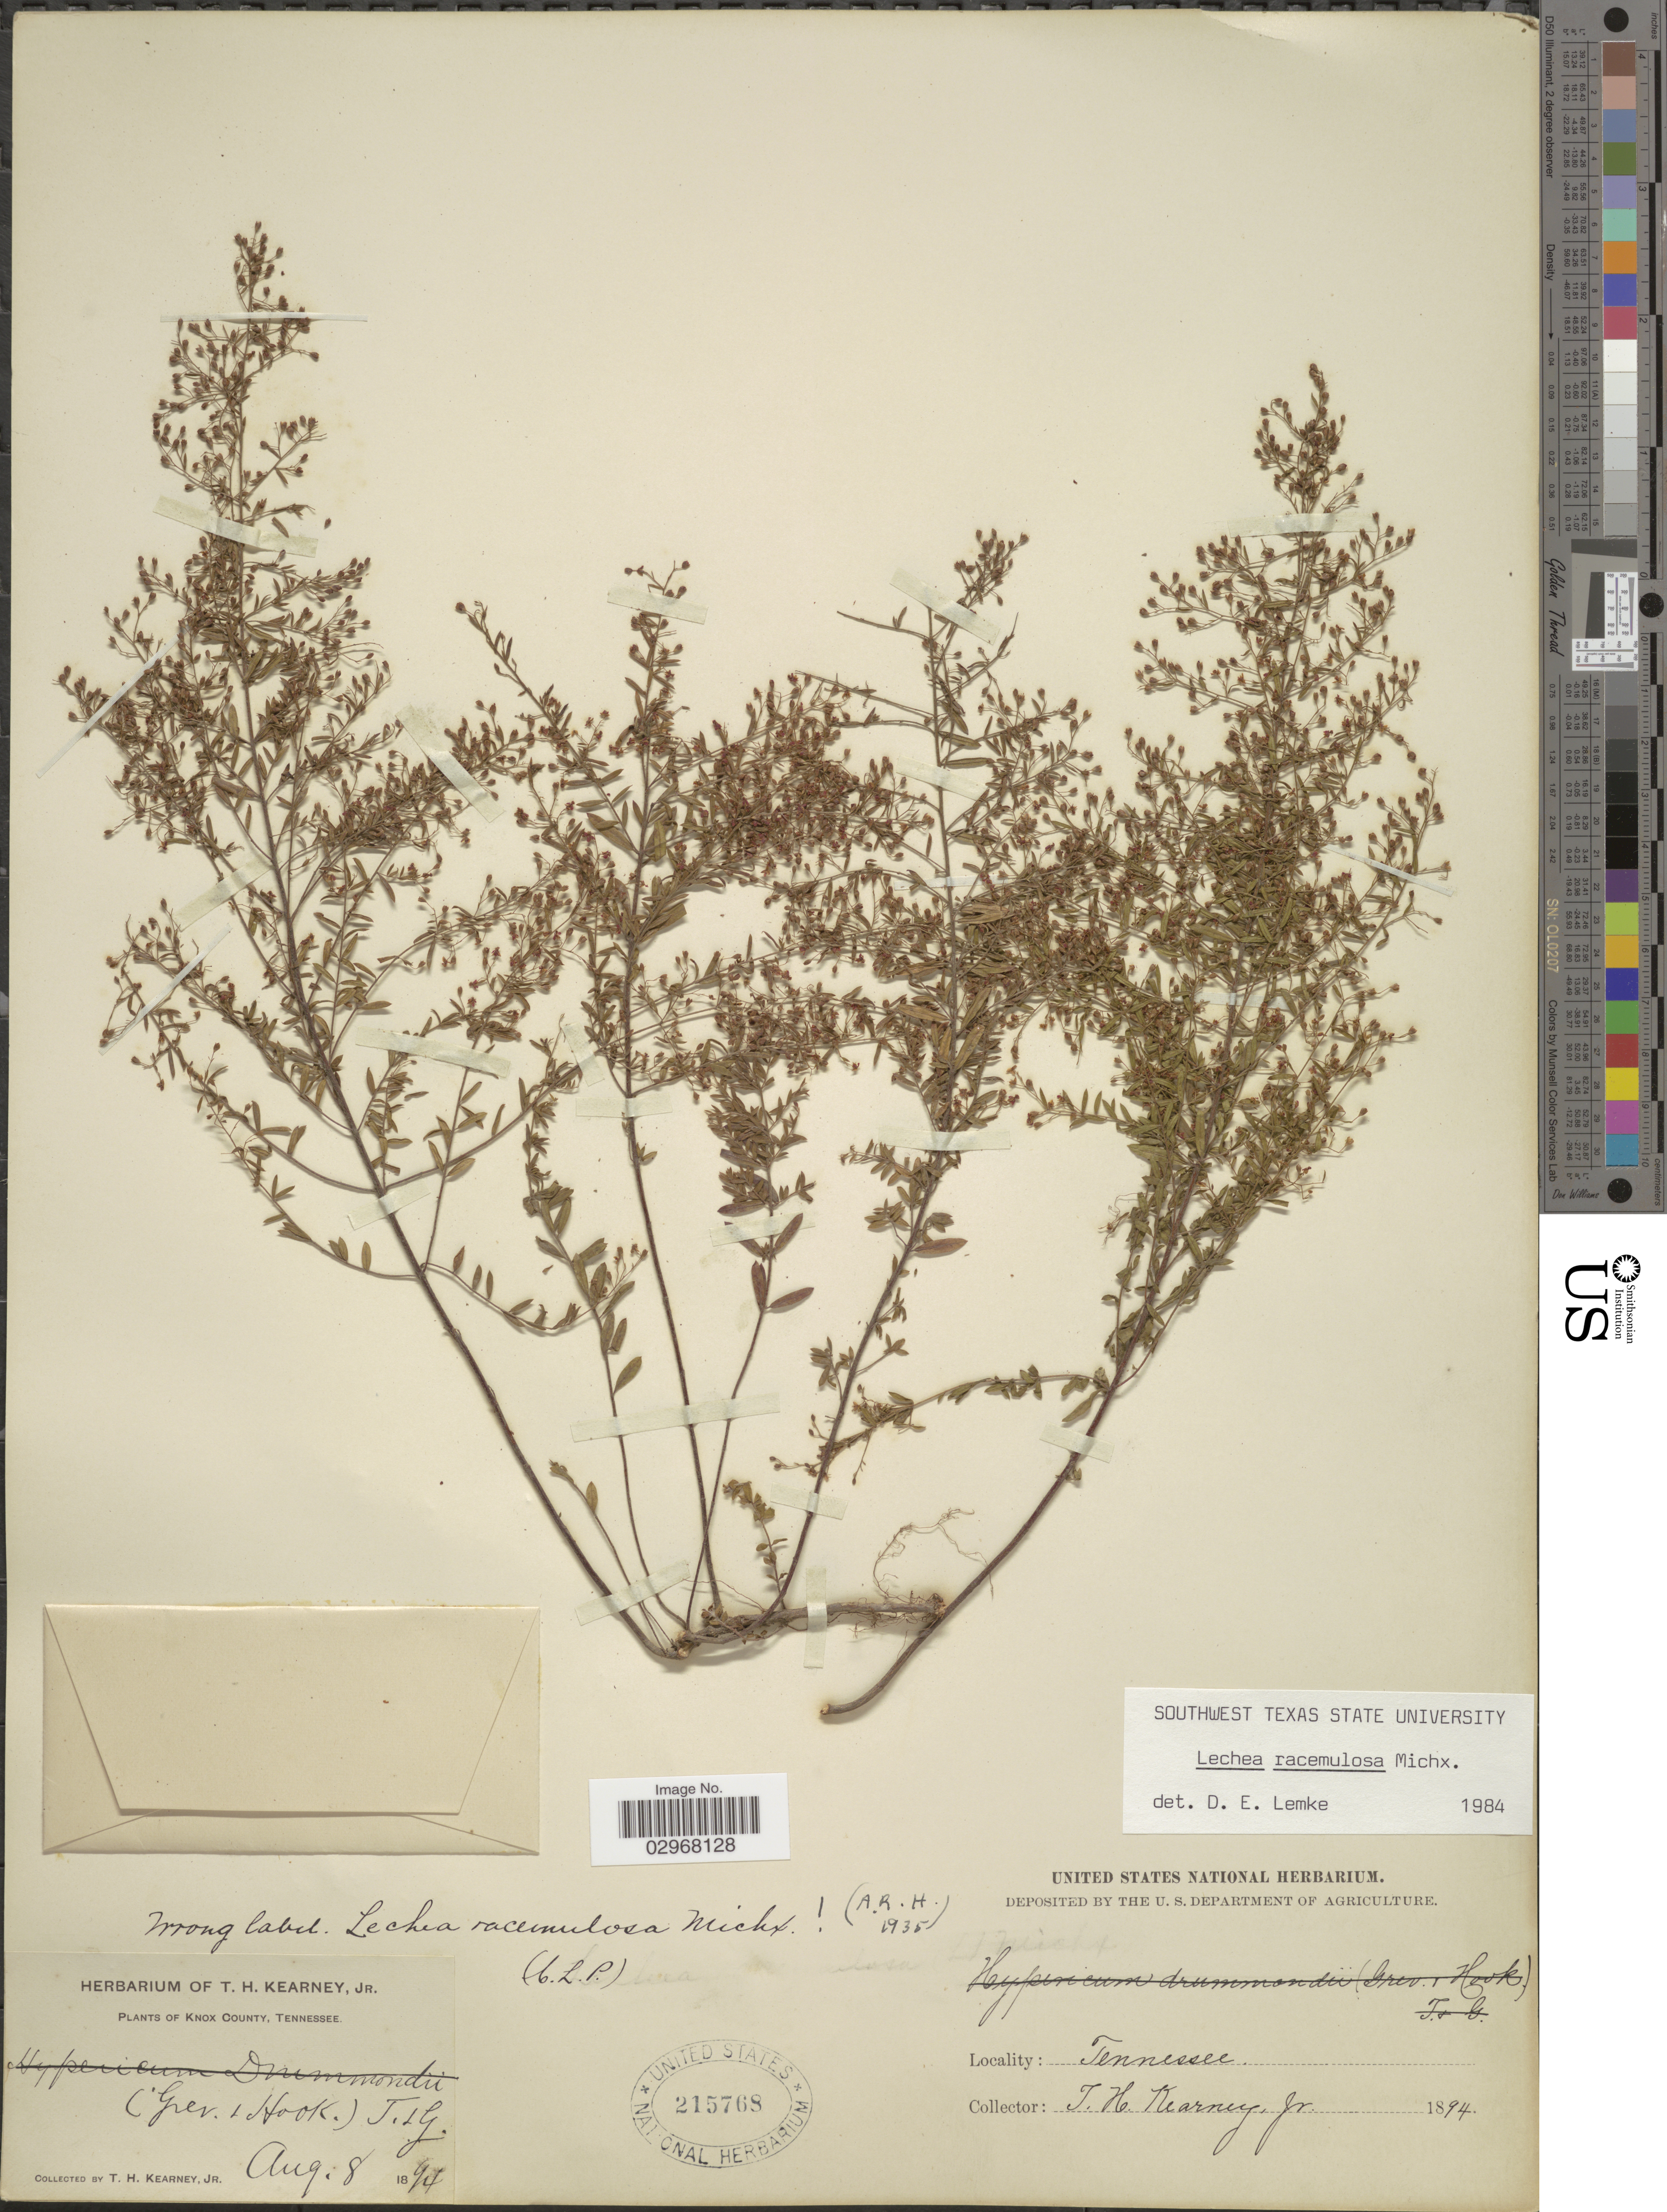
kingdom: Plantae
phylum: Tracheophyta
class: Magnoliopsida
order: Malvales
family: Cistaceae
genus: Lechea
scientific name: Lechea racemulosa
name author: Michx.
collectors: T. H. Kearney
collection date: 1894-08-08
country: United States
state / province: Tennessee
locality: Knox County.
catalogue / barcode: US 215768